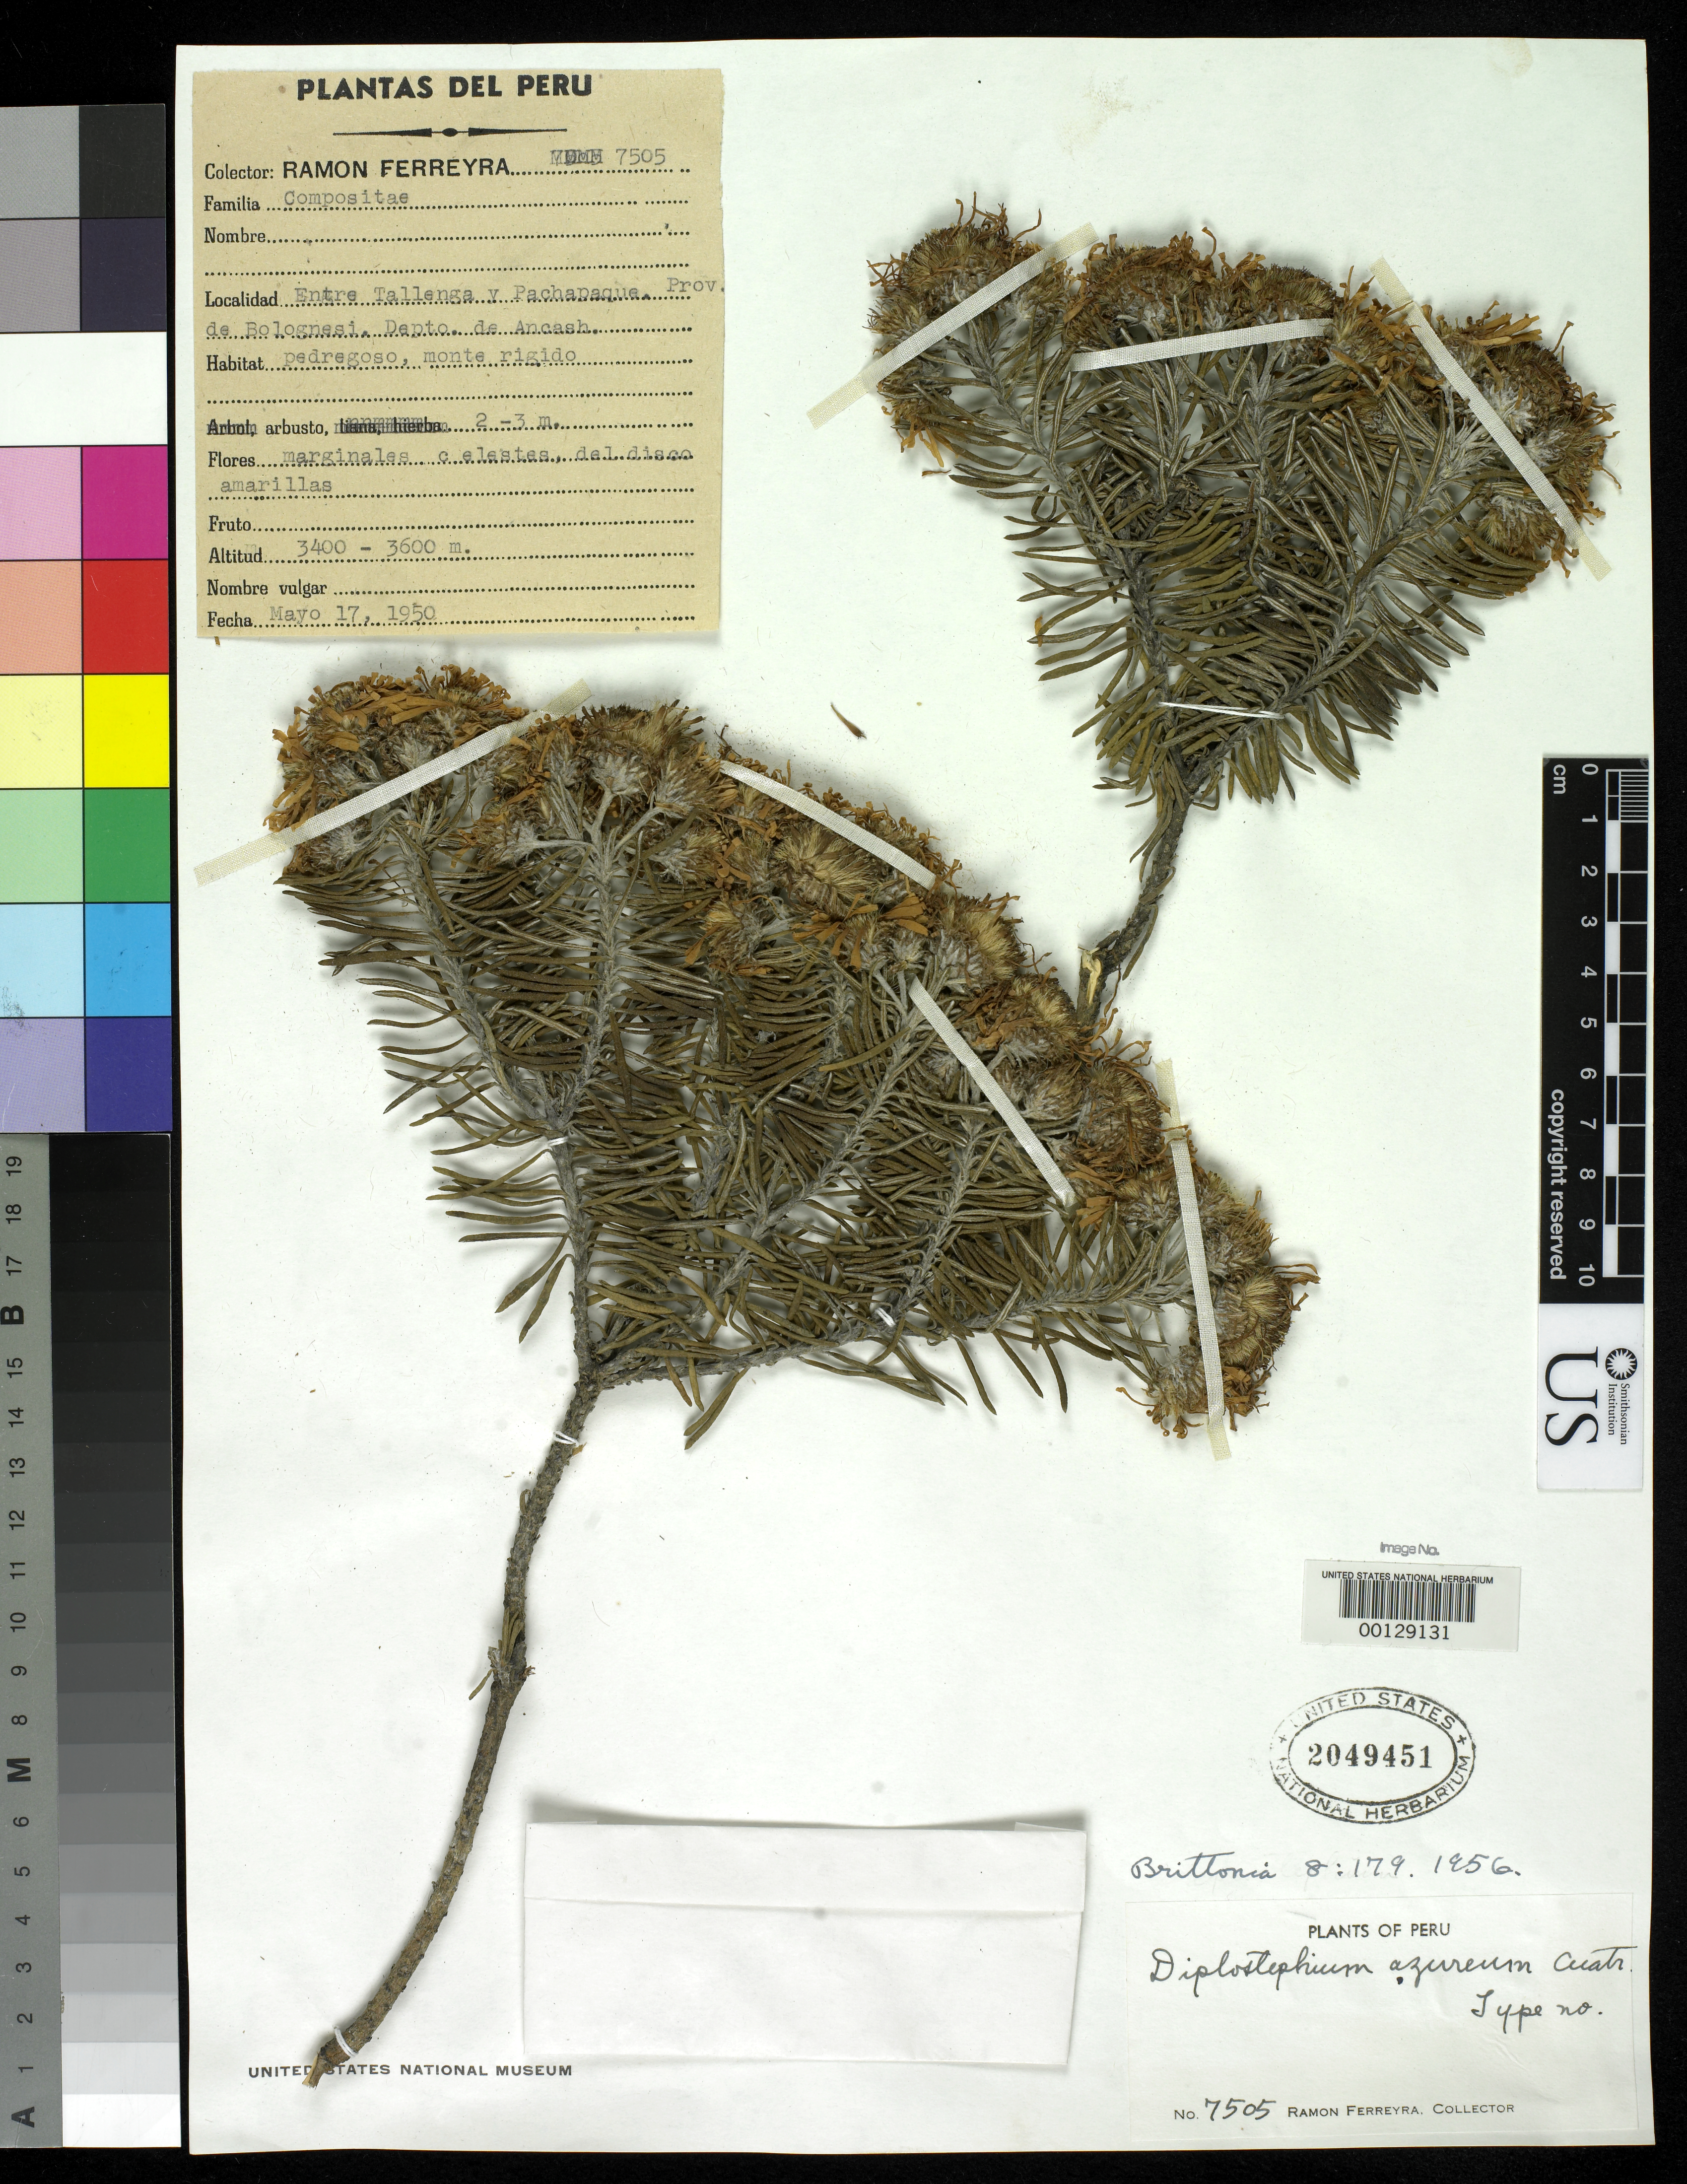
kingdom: Plantae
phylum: Tracheophyta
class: Magnoliopsida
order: Asterales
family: Asteraceae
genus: Diplostephium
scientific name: Diplostephium azureum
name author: Cuatrec.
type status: Isotype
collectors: R. A. Ferreyra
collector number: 7505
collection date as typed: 17 May 1950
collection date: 1950-05-17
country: Peru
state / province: Ancash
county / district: Bolognesi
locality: between Tallanga and Pachapaque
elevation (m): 3400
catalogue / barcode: US 2049451